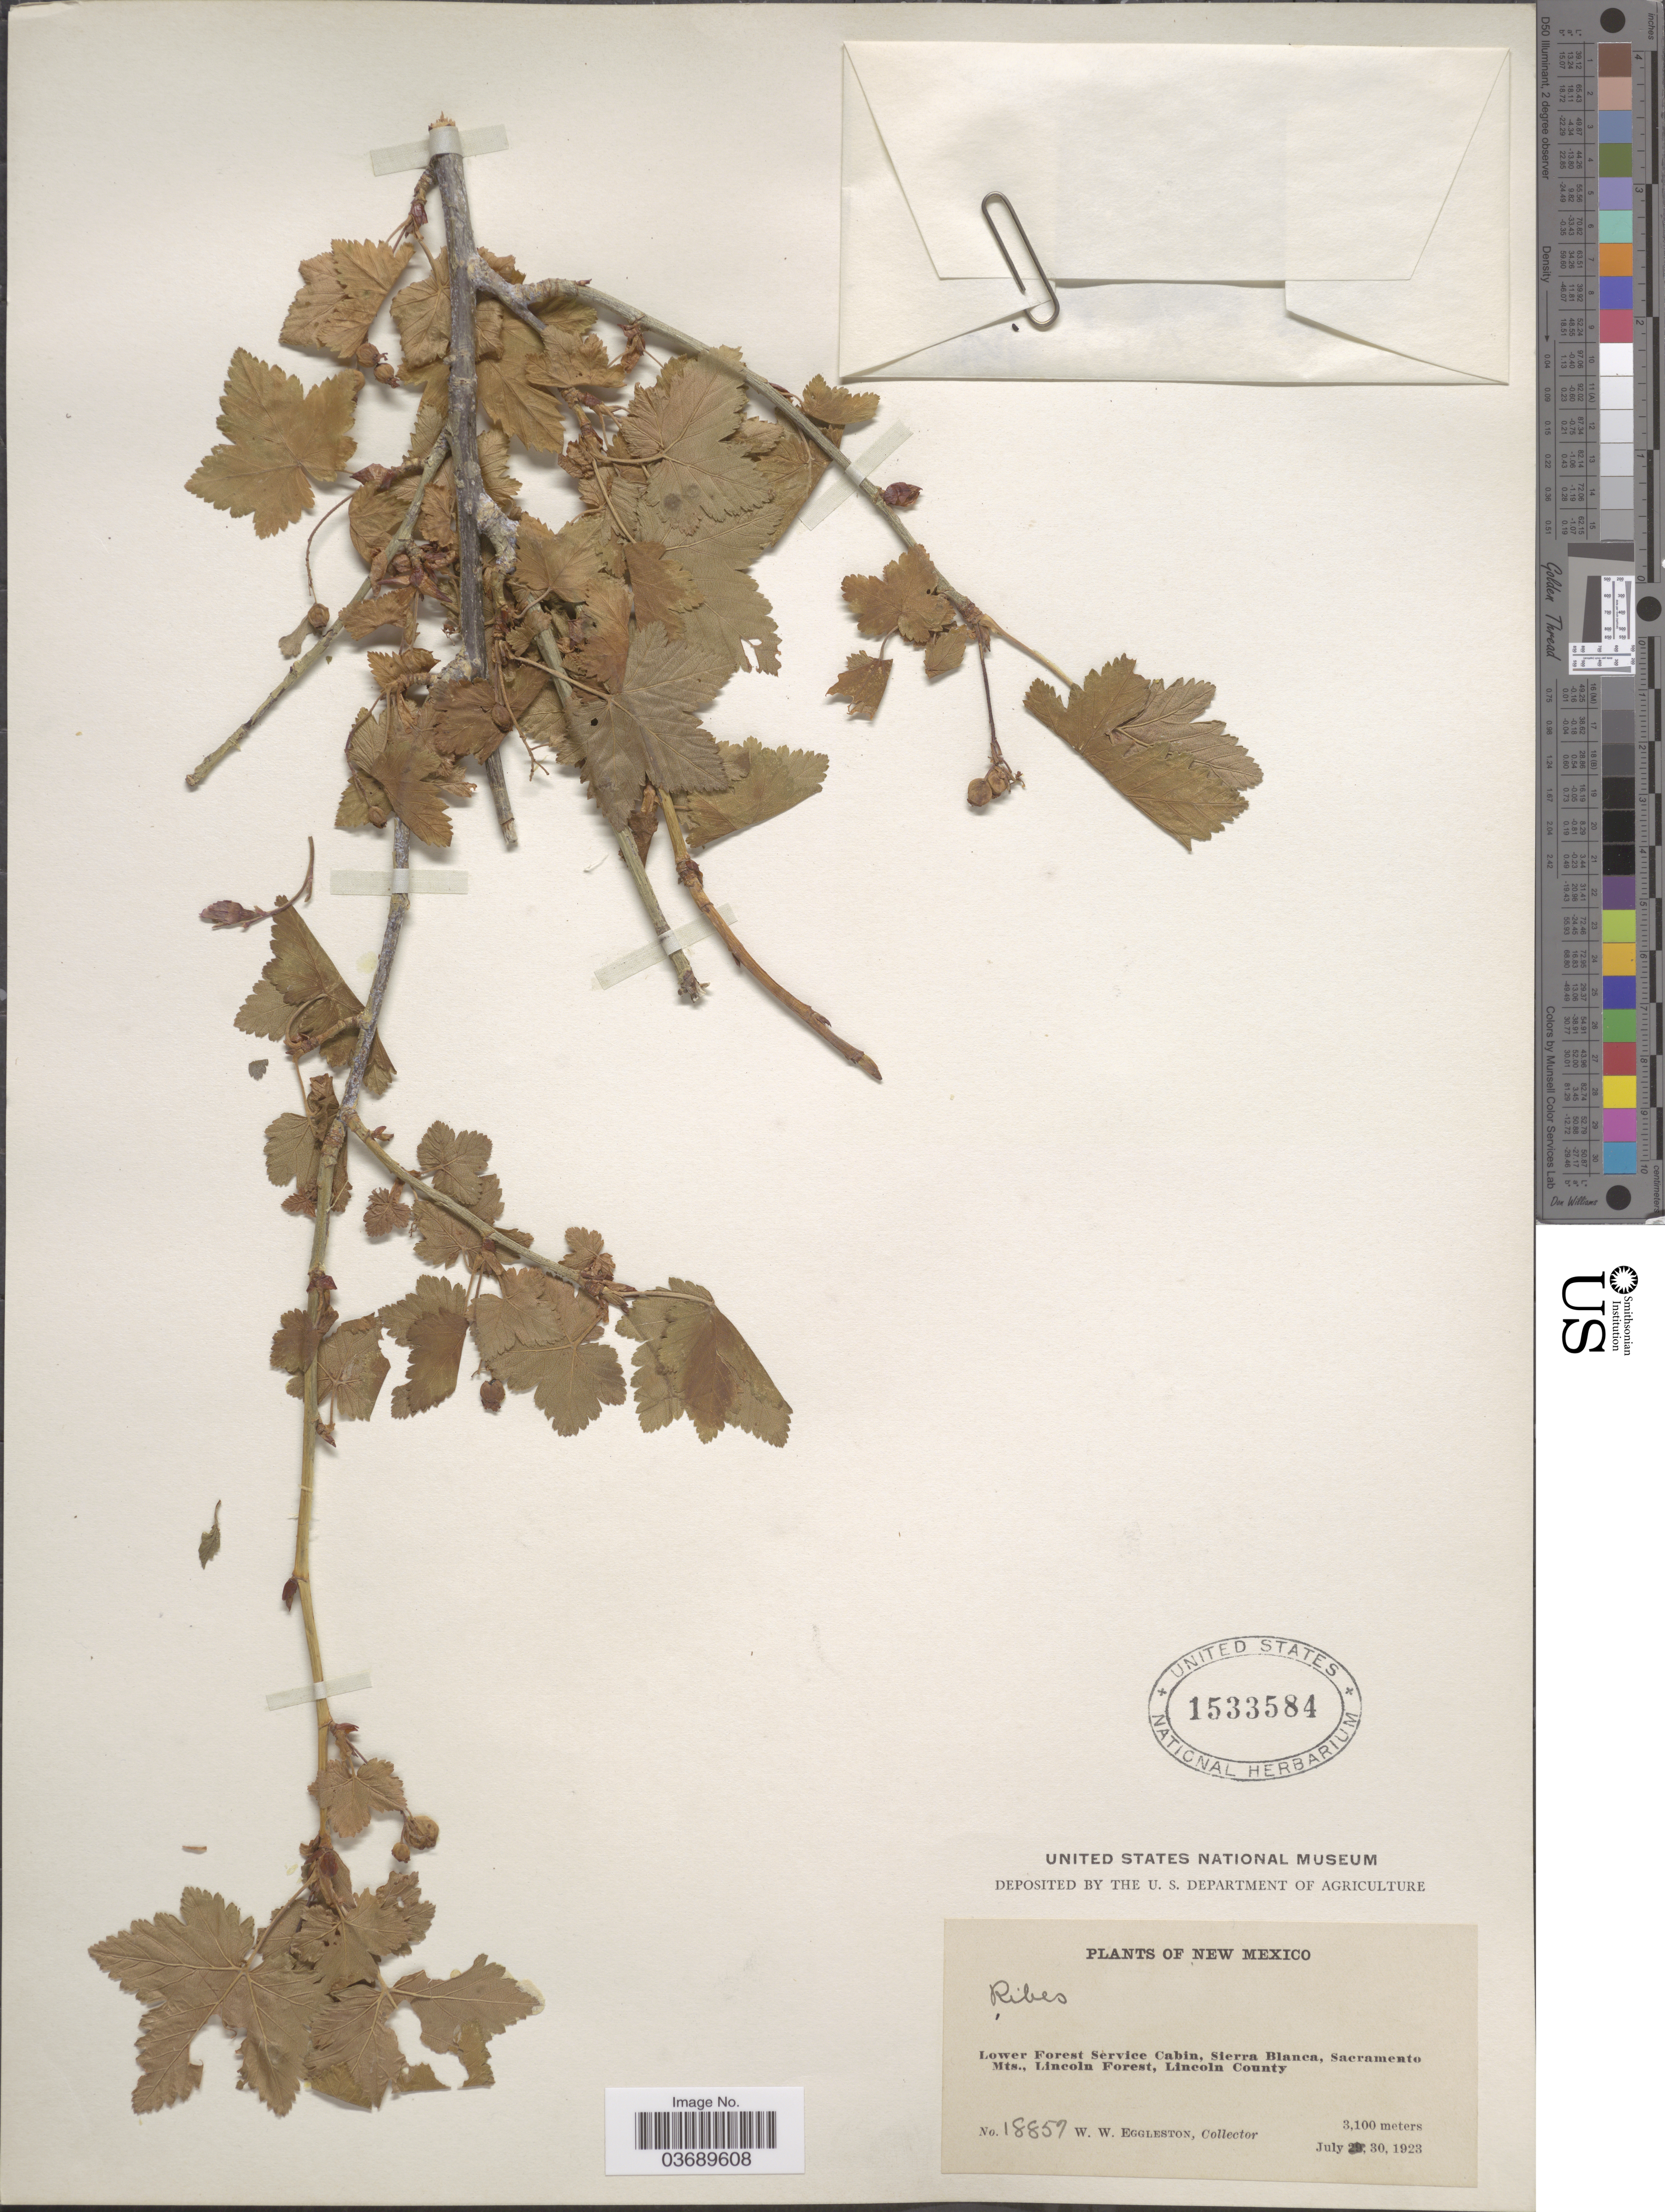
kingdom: Plantae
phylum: Tracheophyta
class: Magnoliopsida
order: Saxifragales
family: Grossulariaceae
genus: Ribes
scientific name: Ribes sp.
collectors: W. W. Eggleston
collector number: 18859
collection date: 1923-07-30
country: United States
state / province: New Mexico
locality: Lower Forest Service Cabin, Sierra Blanca, Sacramento Mts., Lincoln Forest, Lincoln County.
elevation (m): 3100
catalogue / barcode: US 1533584